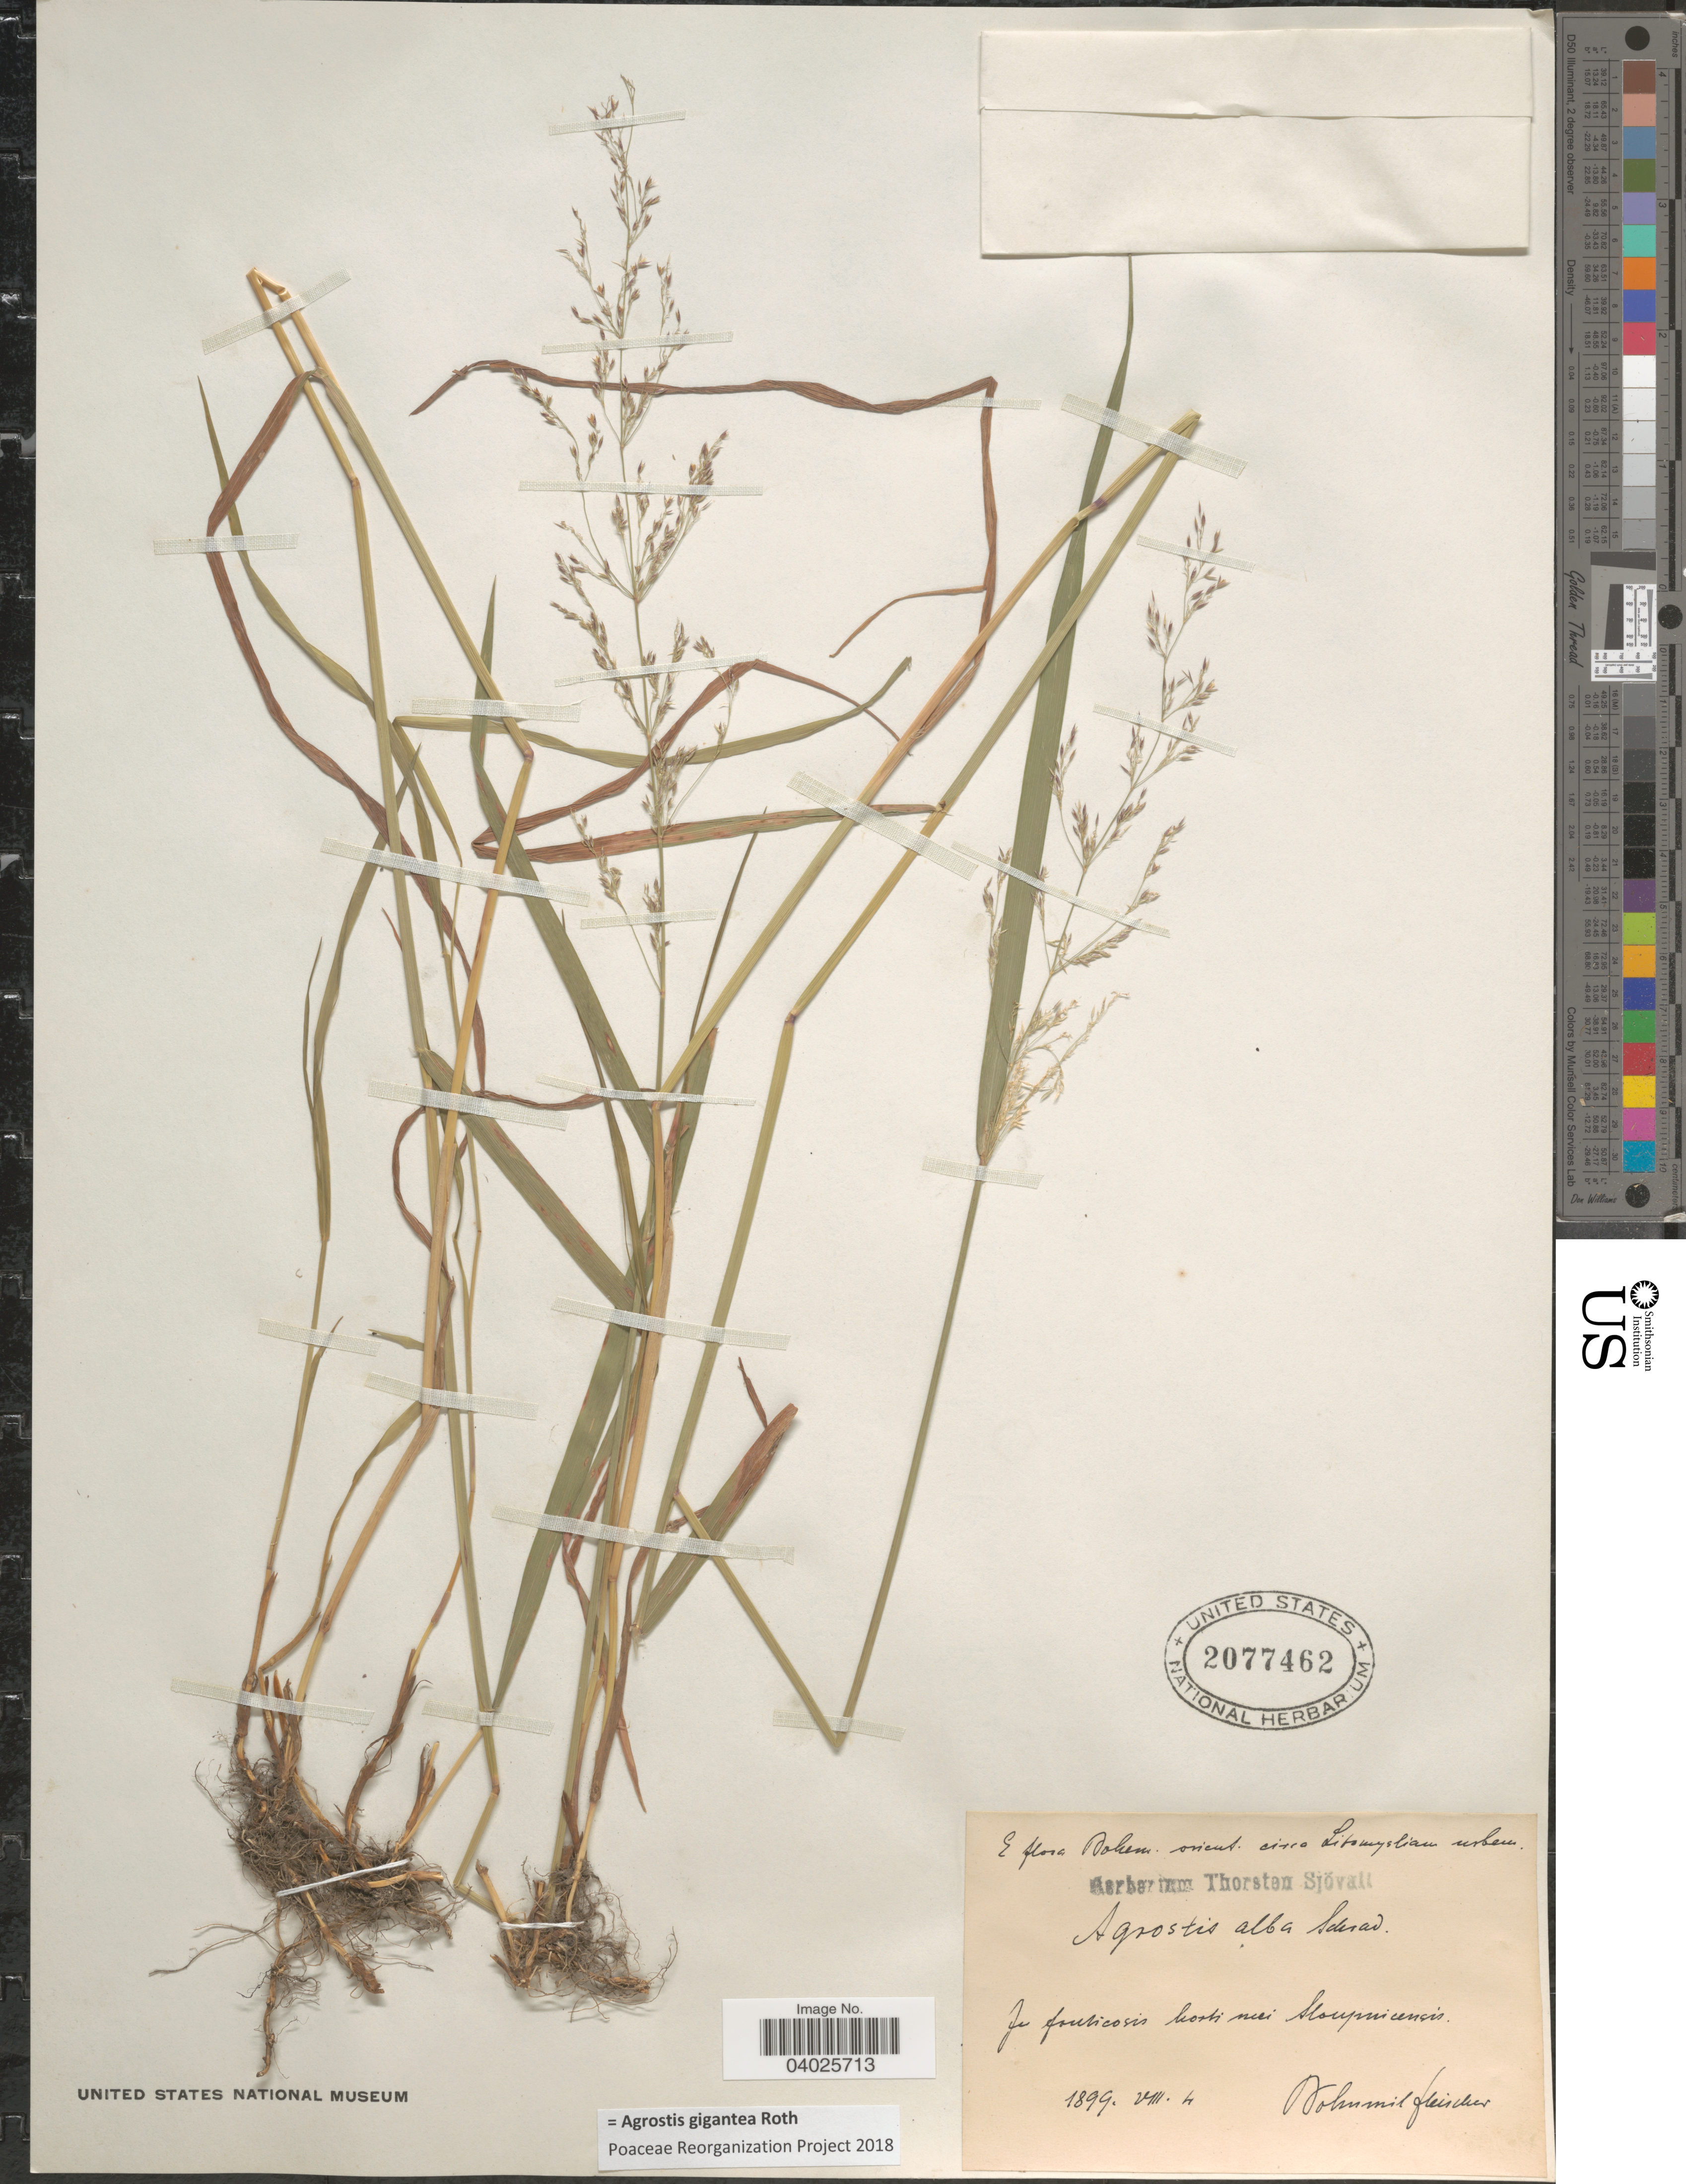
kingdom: Plantae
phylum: Tracheophyta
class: Liliopsida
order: Poales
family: Poaceae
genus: Agrostis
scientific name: Agrostis gigantea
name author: Roth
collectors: B. Fleischer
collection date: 1899-08-04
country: Czechia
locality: Bokem orient. circa Litomyslian urbem. In fruticosis horti mei Sloupinicencis.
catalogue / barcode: US 2077462